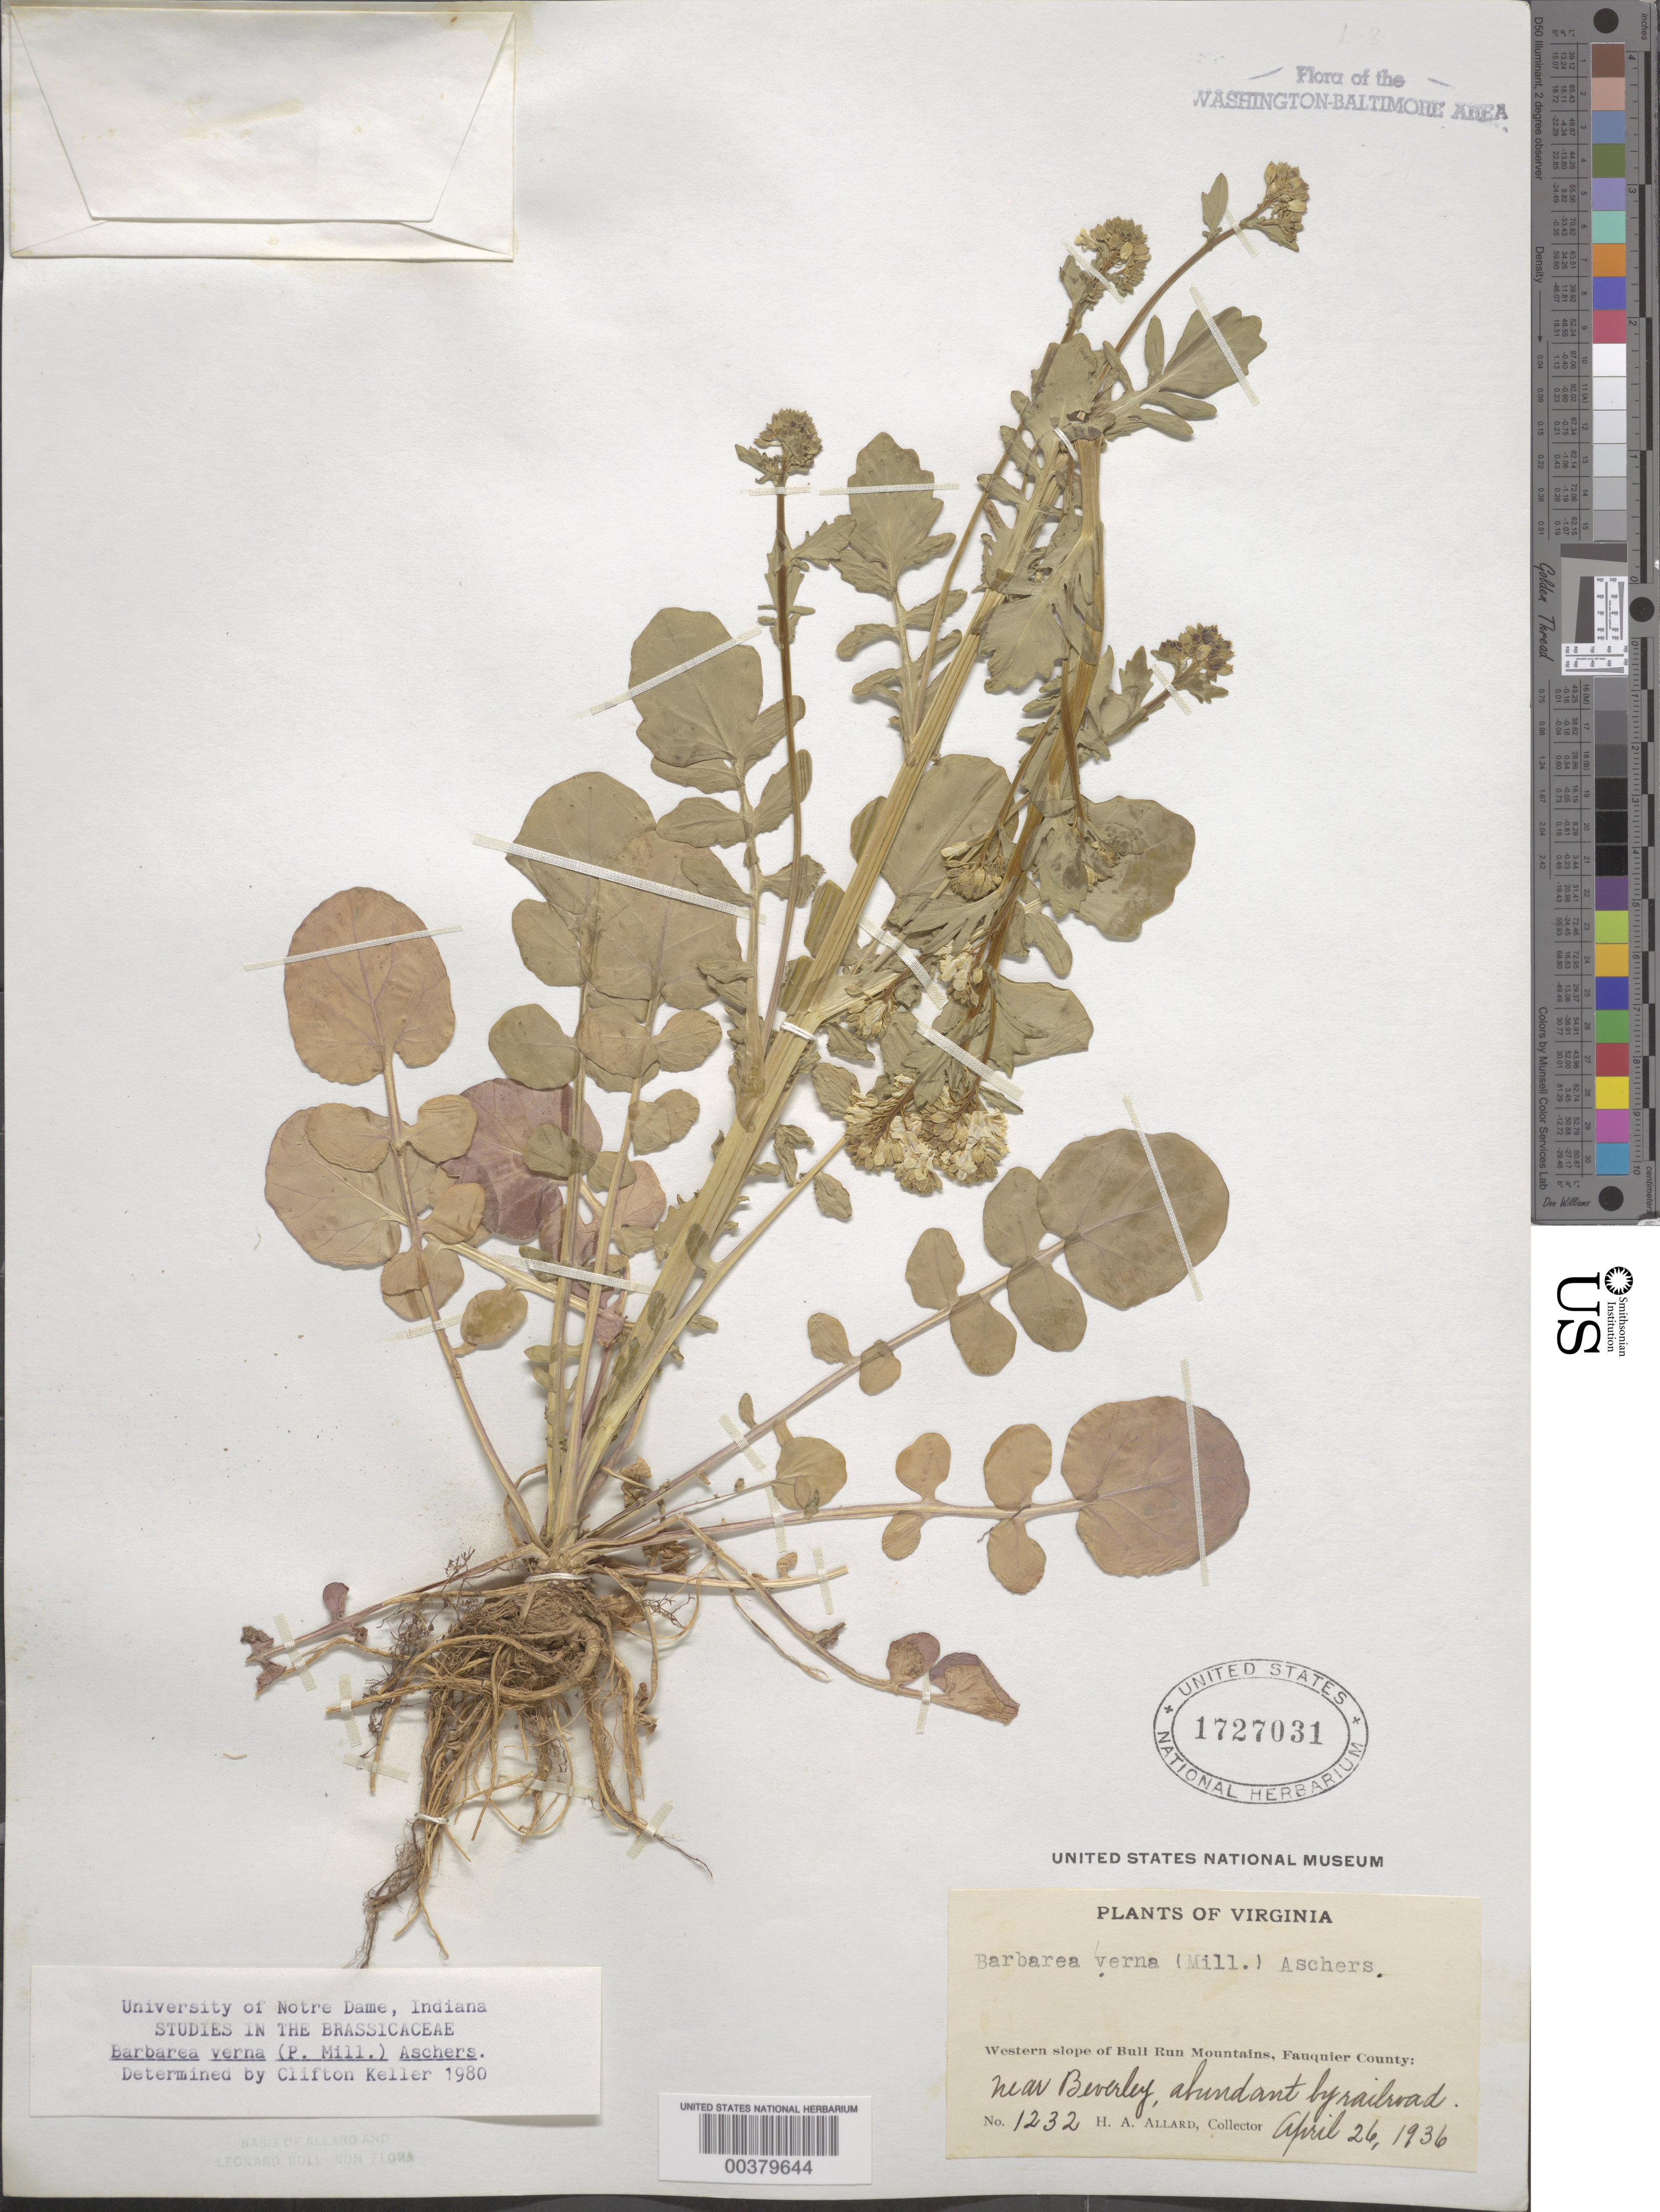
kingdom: Plantae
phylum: Tracheophyta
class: Magnoliopsida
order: Brassicales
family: Brassicaceae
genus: Barbarea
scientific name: Barbarea verna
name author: (Mill.) Asch.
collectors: H. A. Allard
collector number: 1232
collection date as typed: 26 Apr 1936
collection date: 1936-04-26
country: United States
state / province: Virginia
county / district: Fauquier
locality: Beverley vicinity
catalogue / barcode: US 1727031